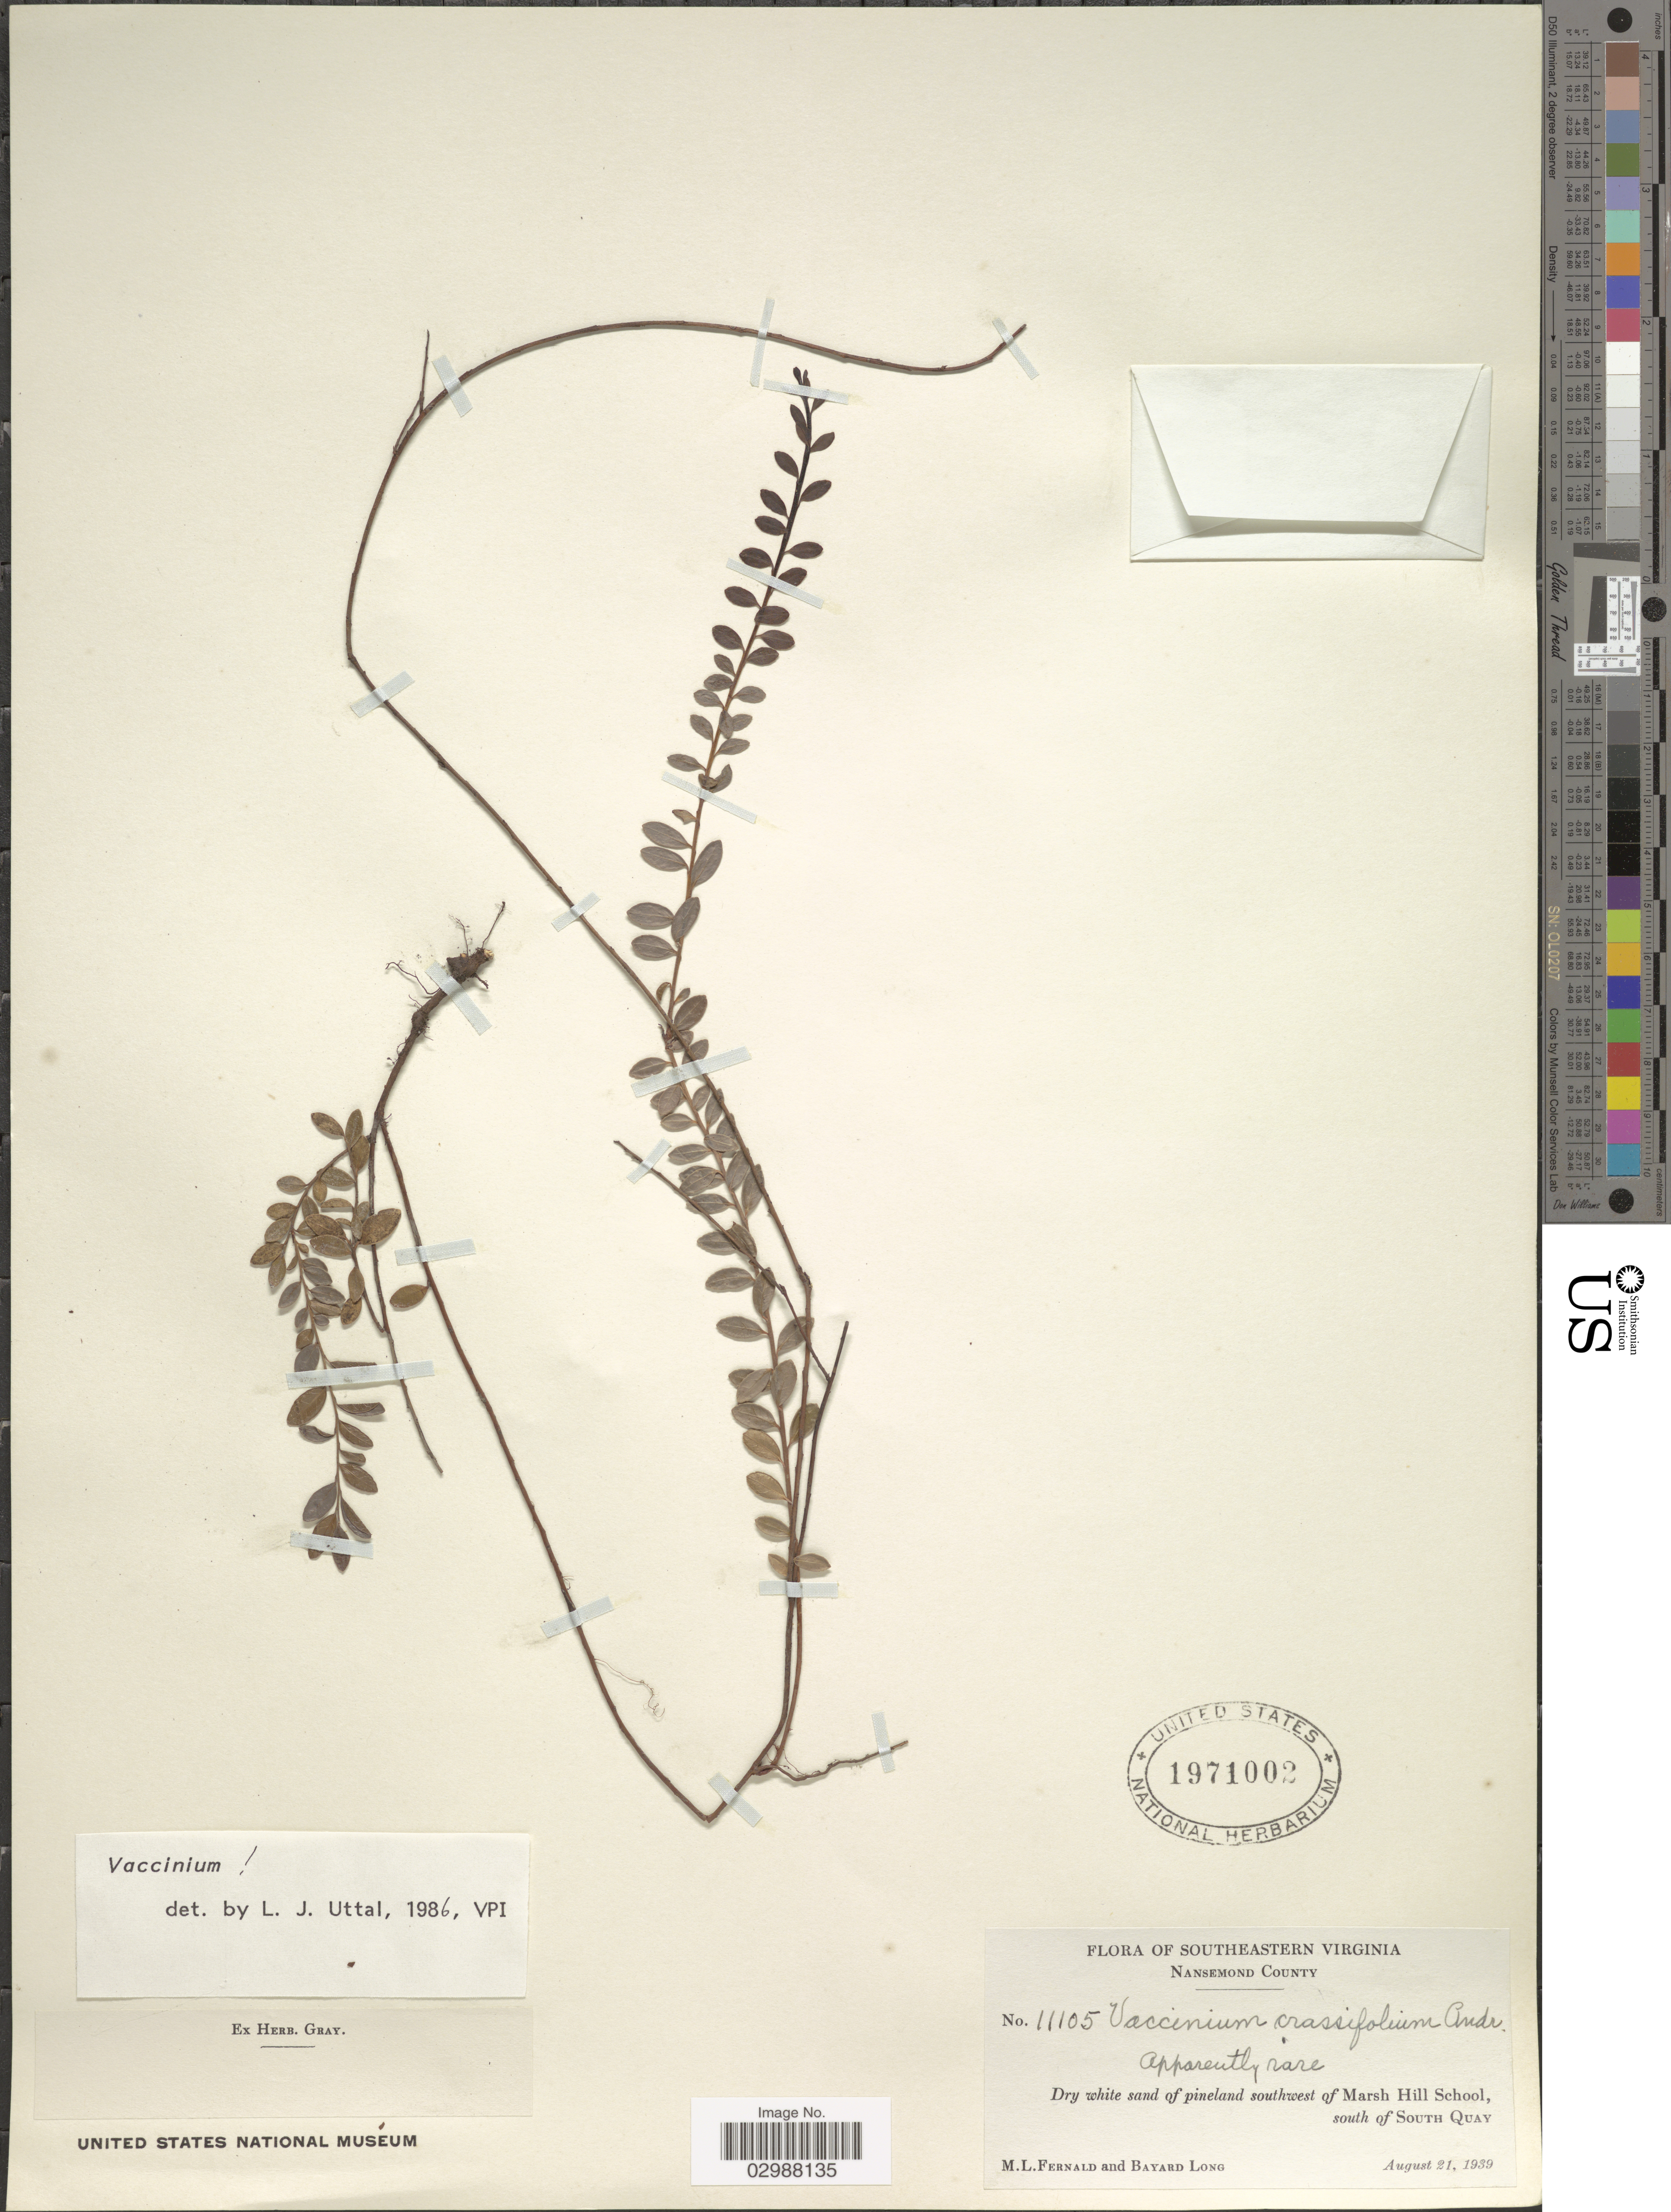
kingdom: Plantae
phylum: Tracheophyta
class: Magnoliopsida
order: Ericales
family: Ericaceae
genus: Vaccinium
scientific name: Vaccinium crassifolium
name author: Andrews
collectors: M. L. Fernald & B. Long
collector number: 11105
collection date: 1939-08-21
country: United States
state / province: Virginia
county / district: City of Suffolk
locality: Southeastern Virginia. Nansemond County. Dry white sand of pineland southwest of Marsh Hill School, south of South Quay.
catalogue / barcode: US 1971002